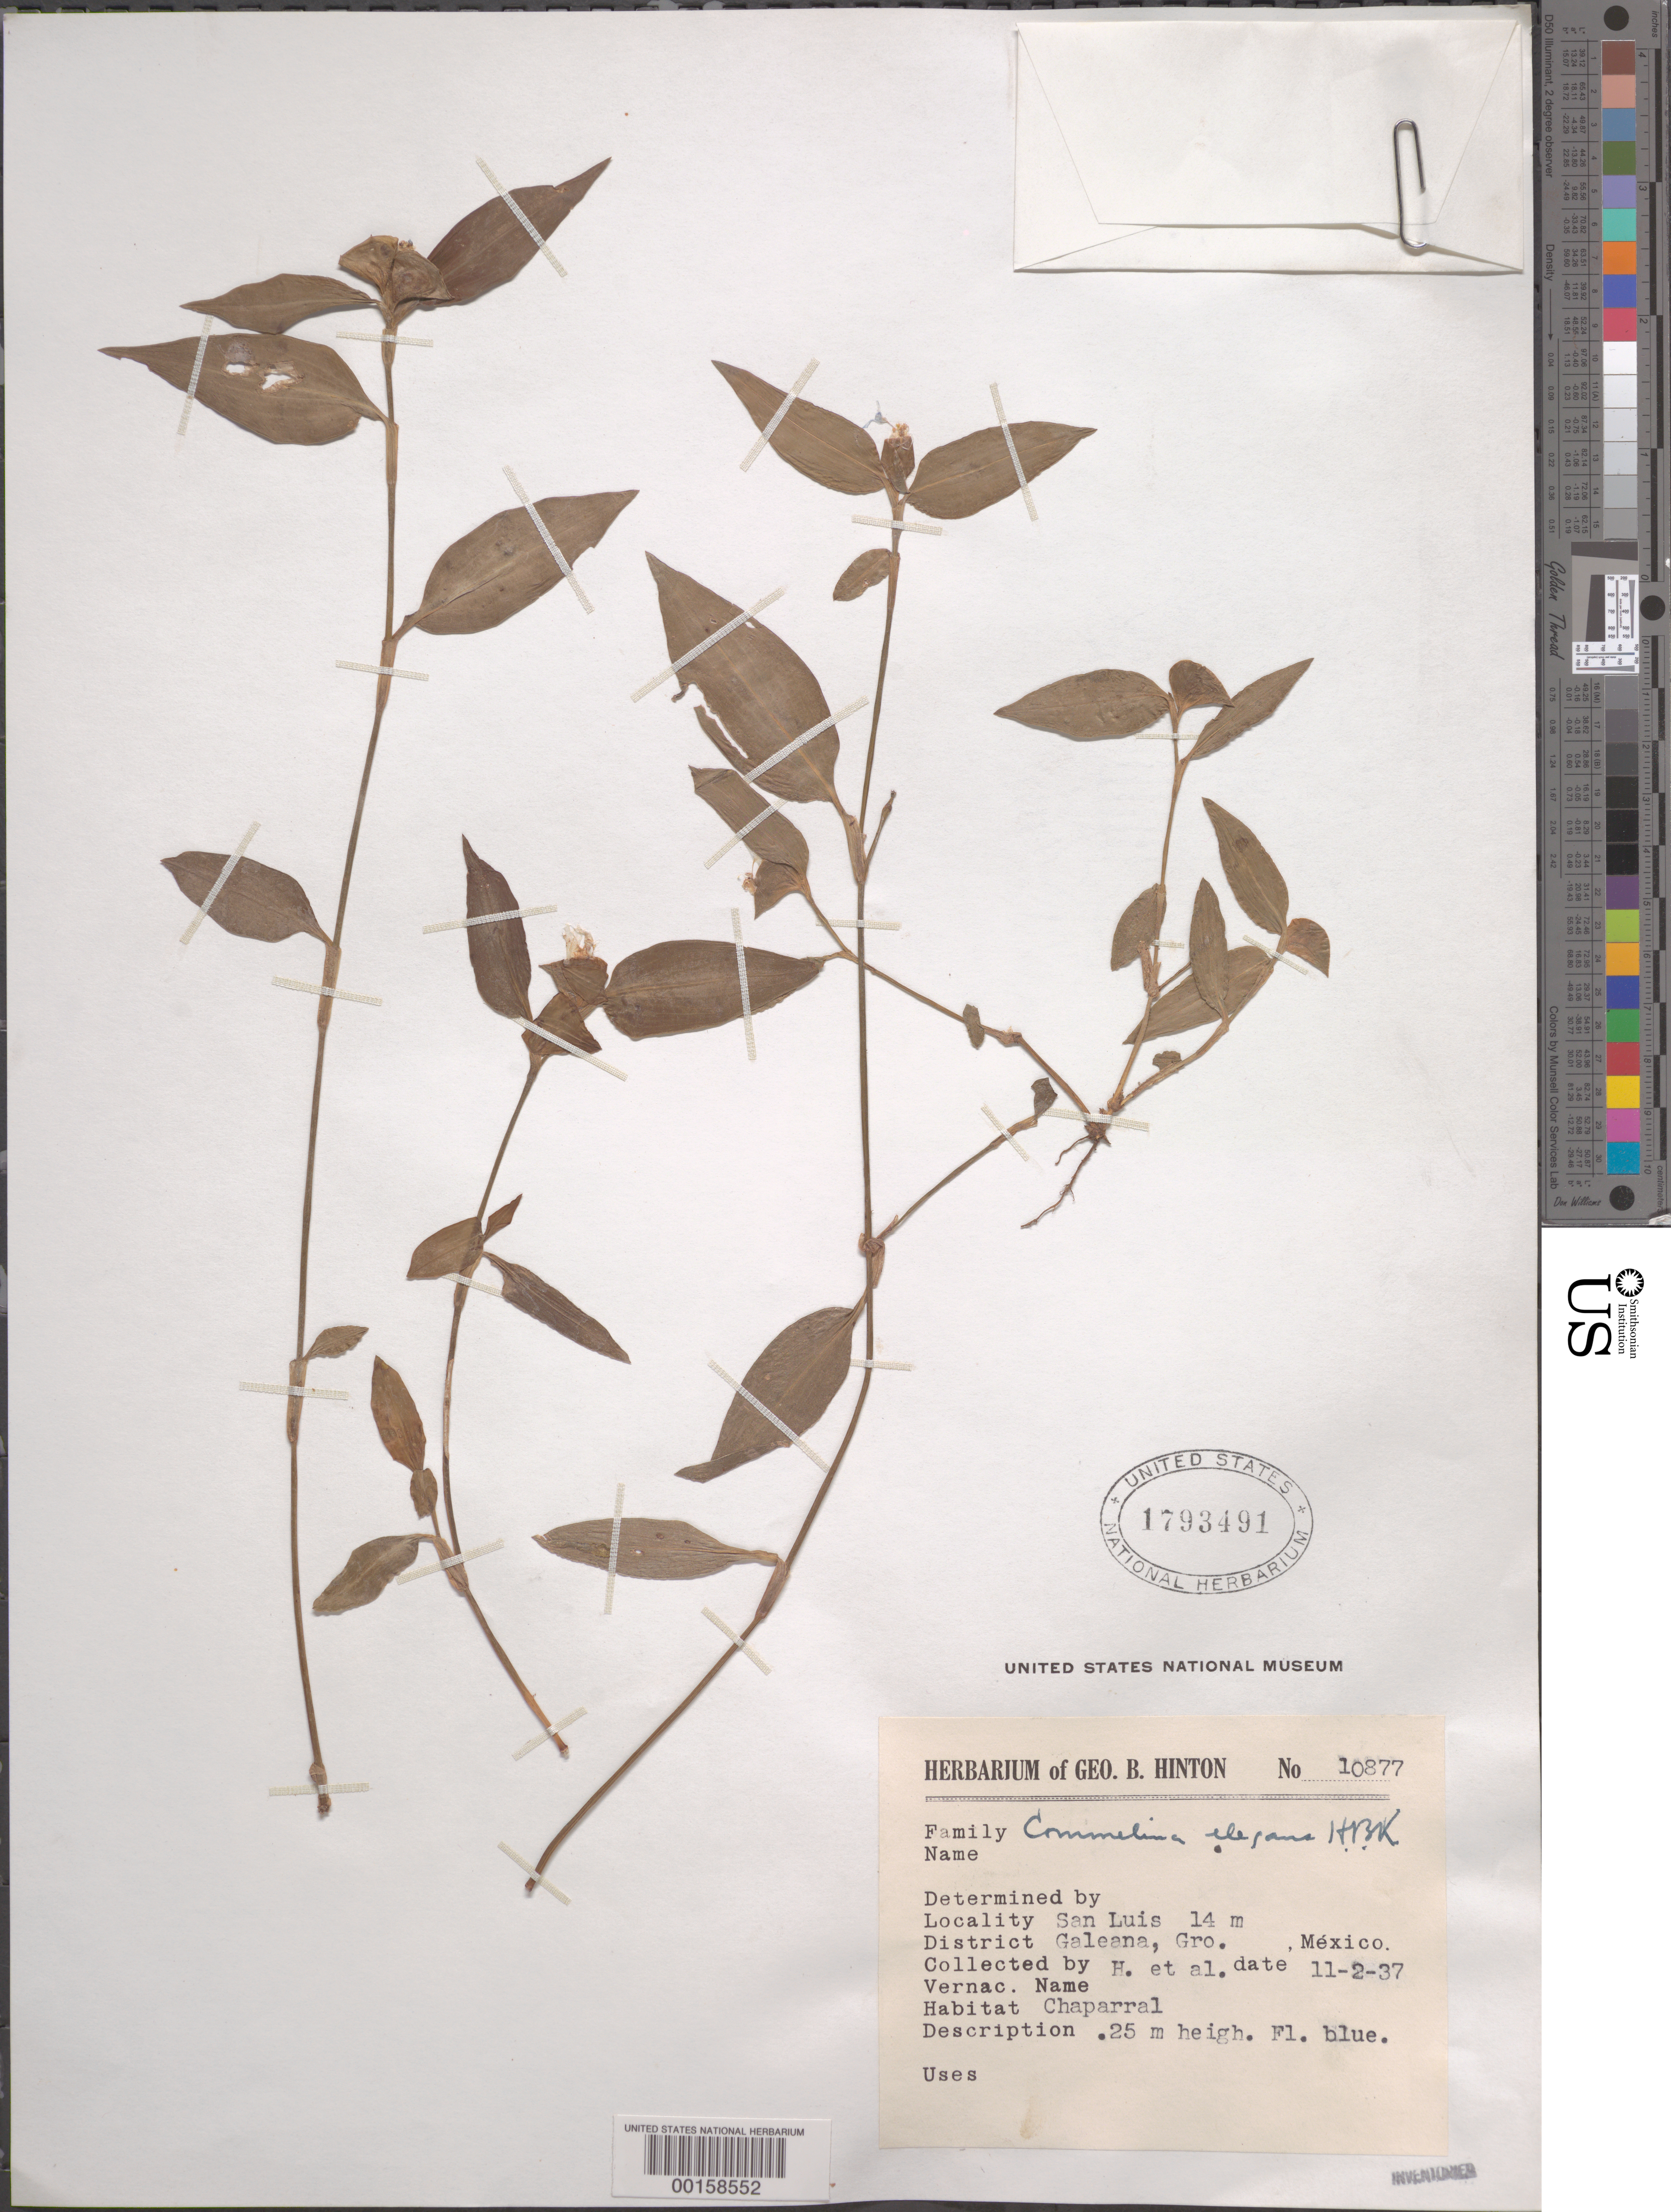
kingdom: Plantae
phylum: Tracheophyta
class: Liliopsida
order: Commelinales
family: Commelinaceae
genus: Commelina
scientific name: Commelina erecta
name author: L.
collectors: G. B. Hinton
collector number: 10877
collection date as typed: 02 Nov 1937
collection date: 1937-11-02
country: Mexico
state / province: Guerrero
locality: Galeana; San Luis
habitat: Chaparral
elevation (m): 14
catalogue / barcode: US 1793491